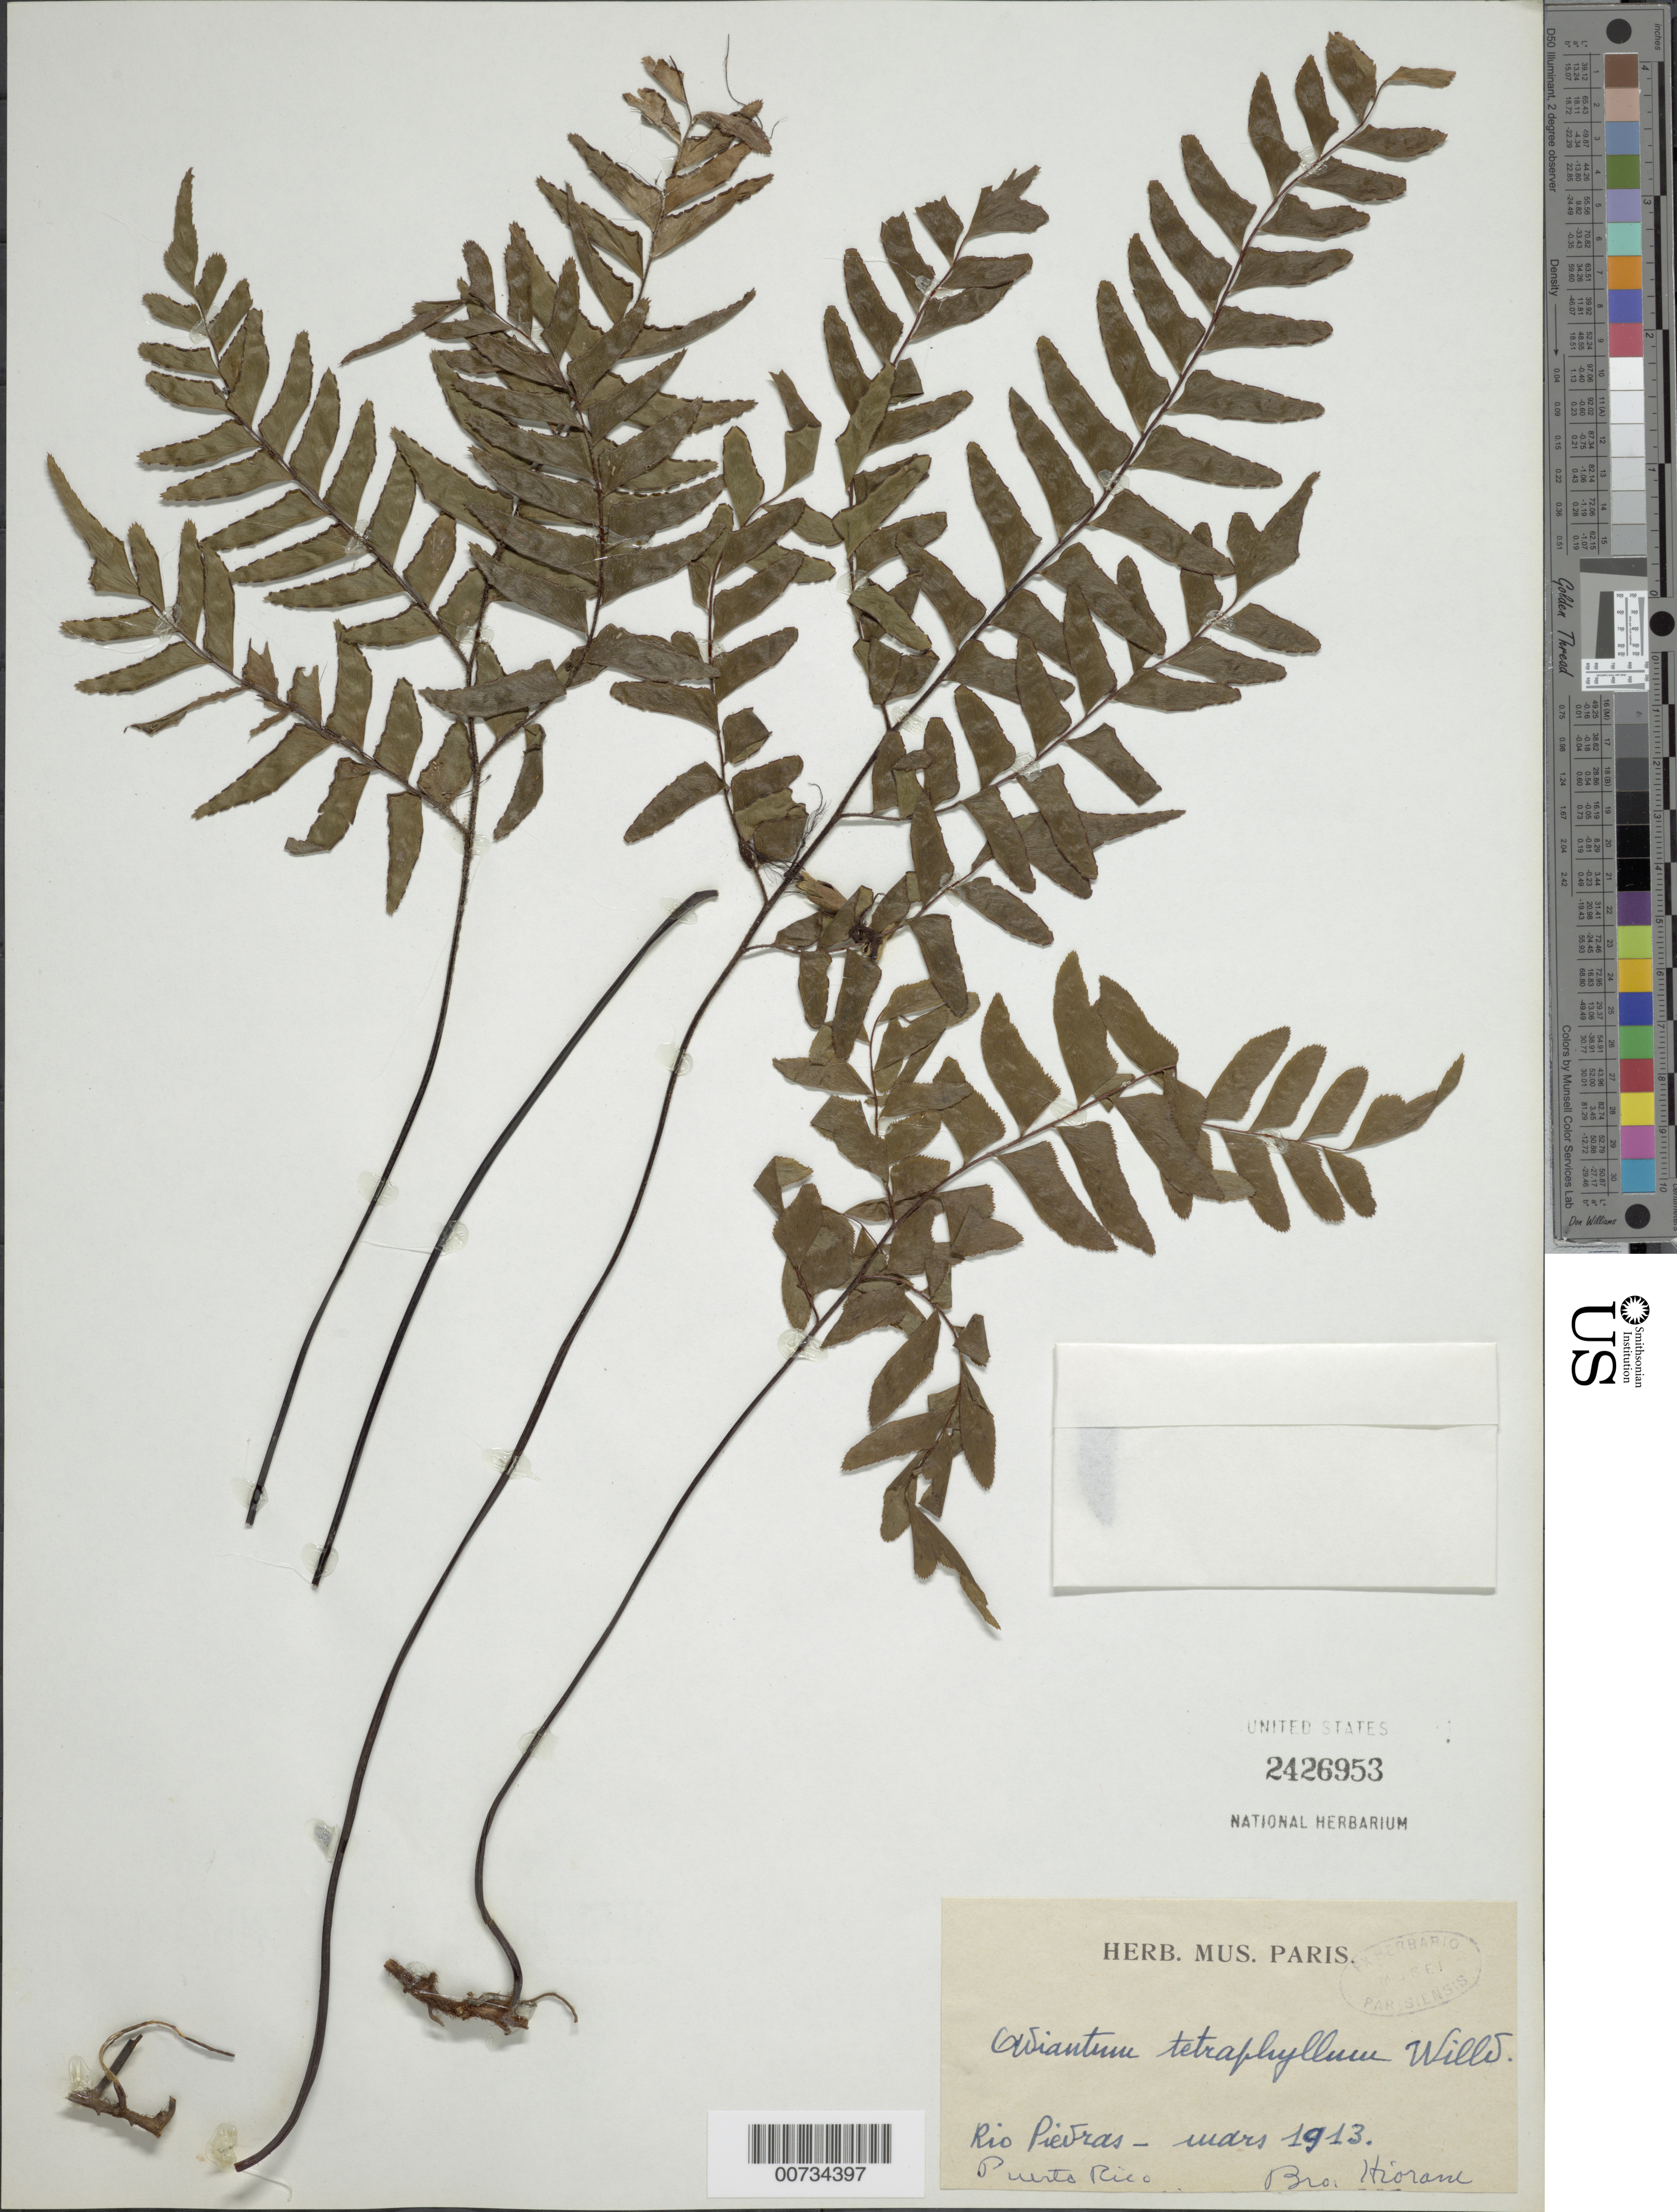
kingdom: Plantae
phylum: Tracheophyta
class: Polypodiopsida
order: Polypodiales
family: Pteridaceae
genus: Adiantum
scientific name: Adiantum tetraphyllum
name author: Humb. & Bonpl. ex Willd.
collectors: Bro. Hioram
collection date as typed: Mar 1913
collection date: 1913-03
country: Puerto Rico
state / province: San Juan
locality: Río Piedras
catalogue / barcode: US 2426953